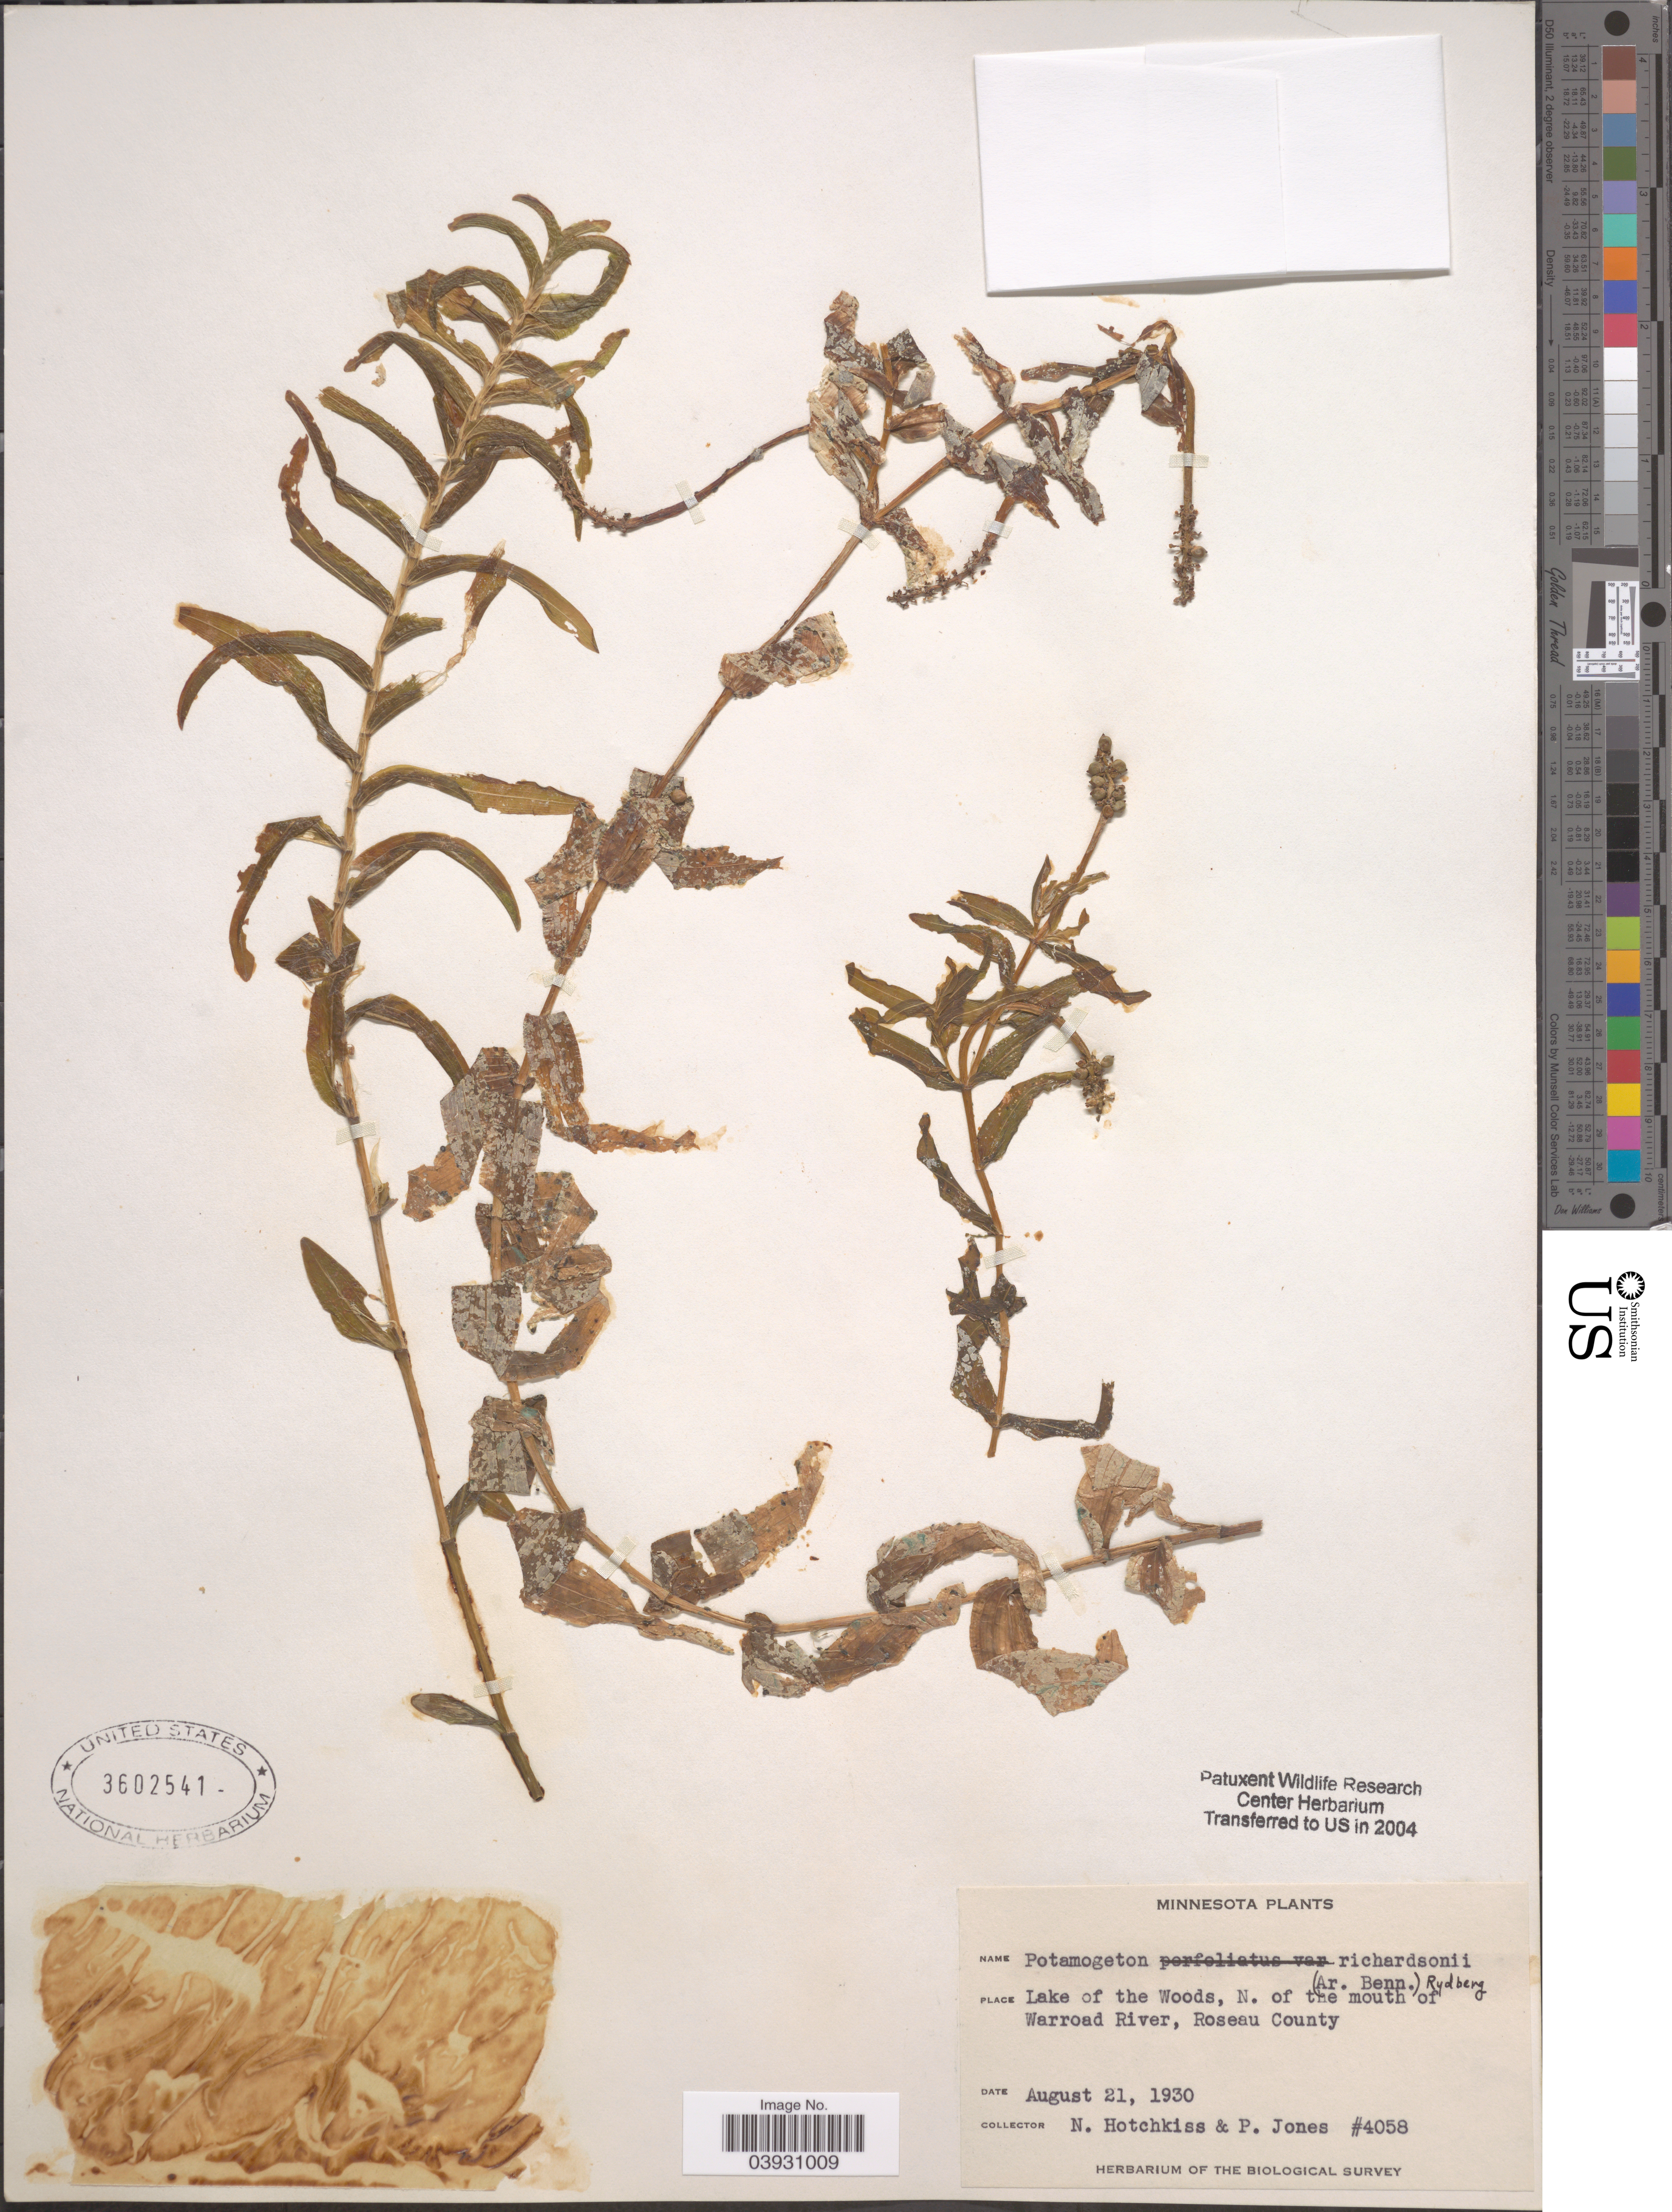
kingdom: Plantae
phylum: Tracheophyta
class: Liliopsida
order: Alismatales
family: Potamogetonaceae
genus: Potamogeton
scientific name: Potamogeton richardsonii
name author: (A.W. Benn.) Rydb.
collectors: N. Hotchkiss & P. Jones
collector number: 4058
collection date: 1930-08-21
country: United States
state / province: Minnesota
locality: Lake of the Woods, N. of the mouth of Warroad River, Roseau County.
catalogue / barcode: US 3602541